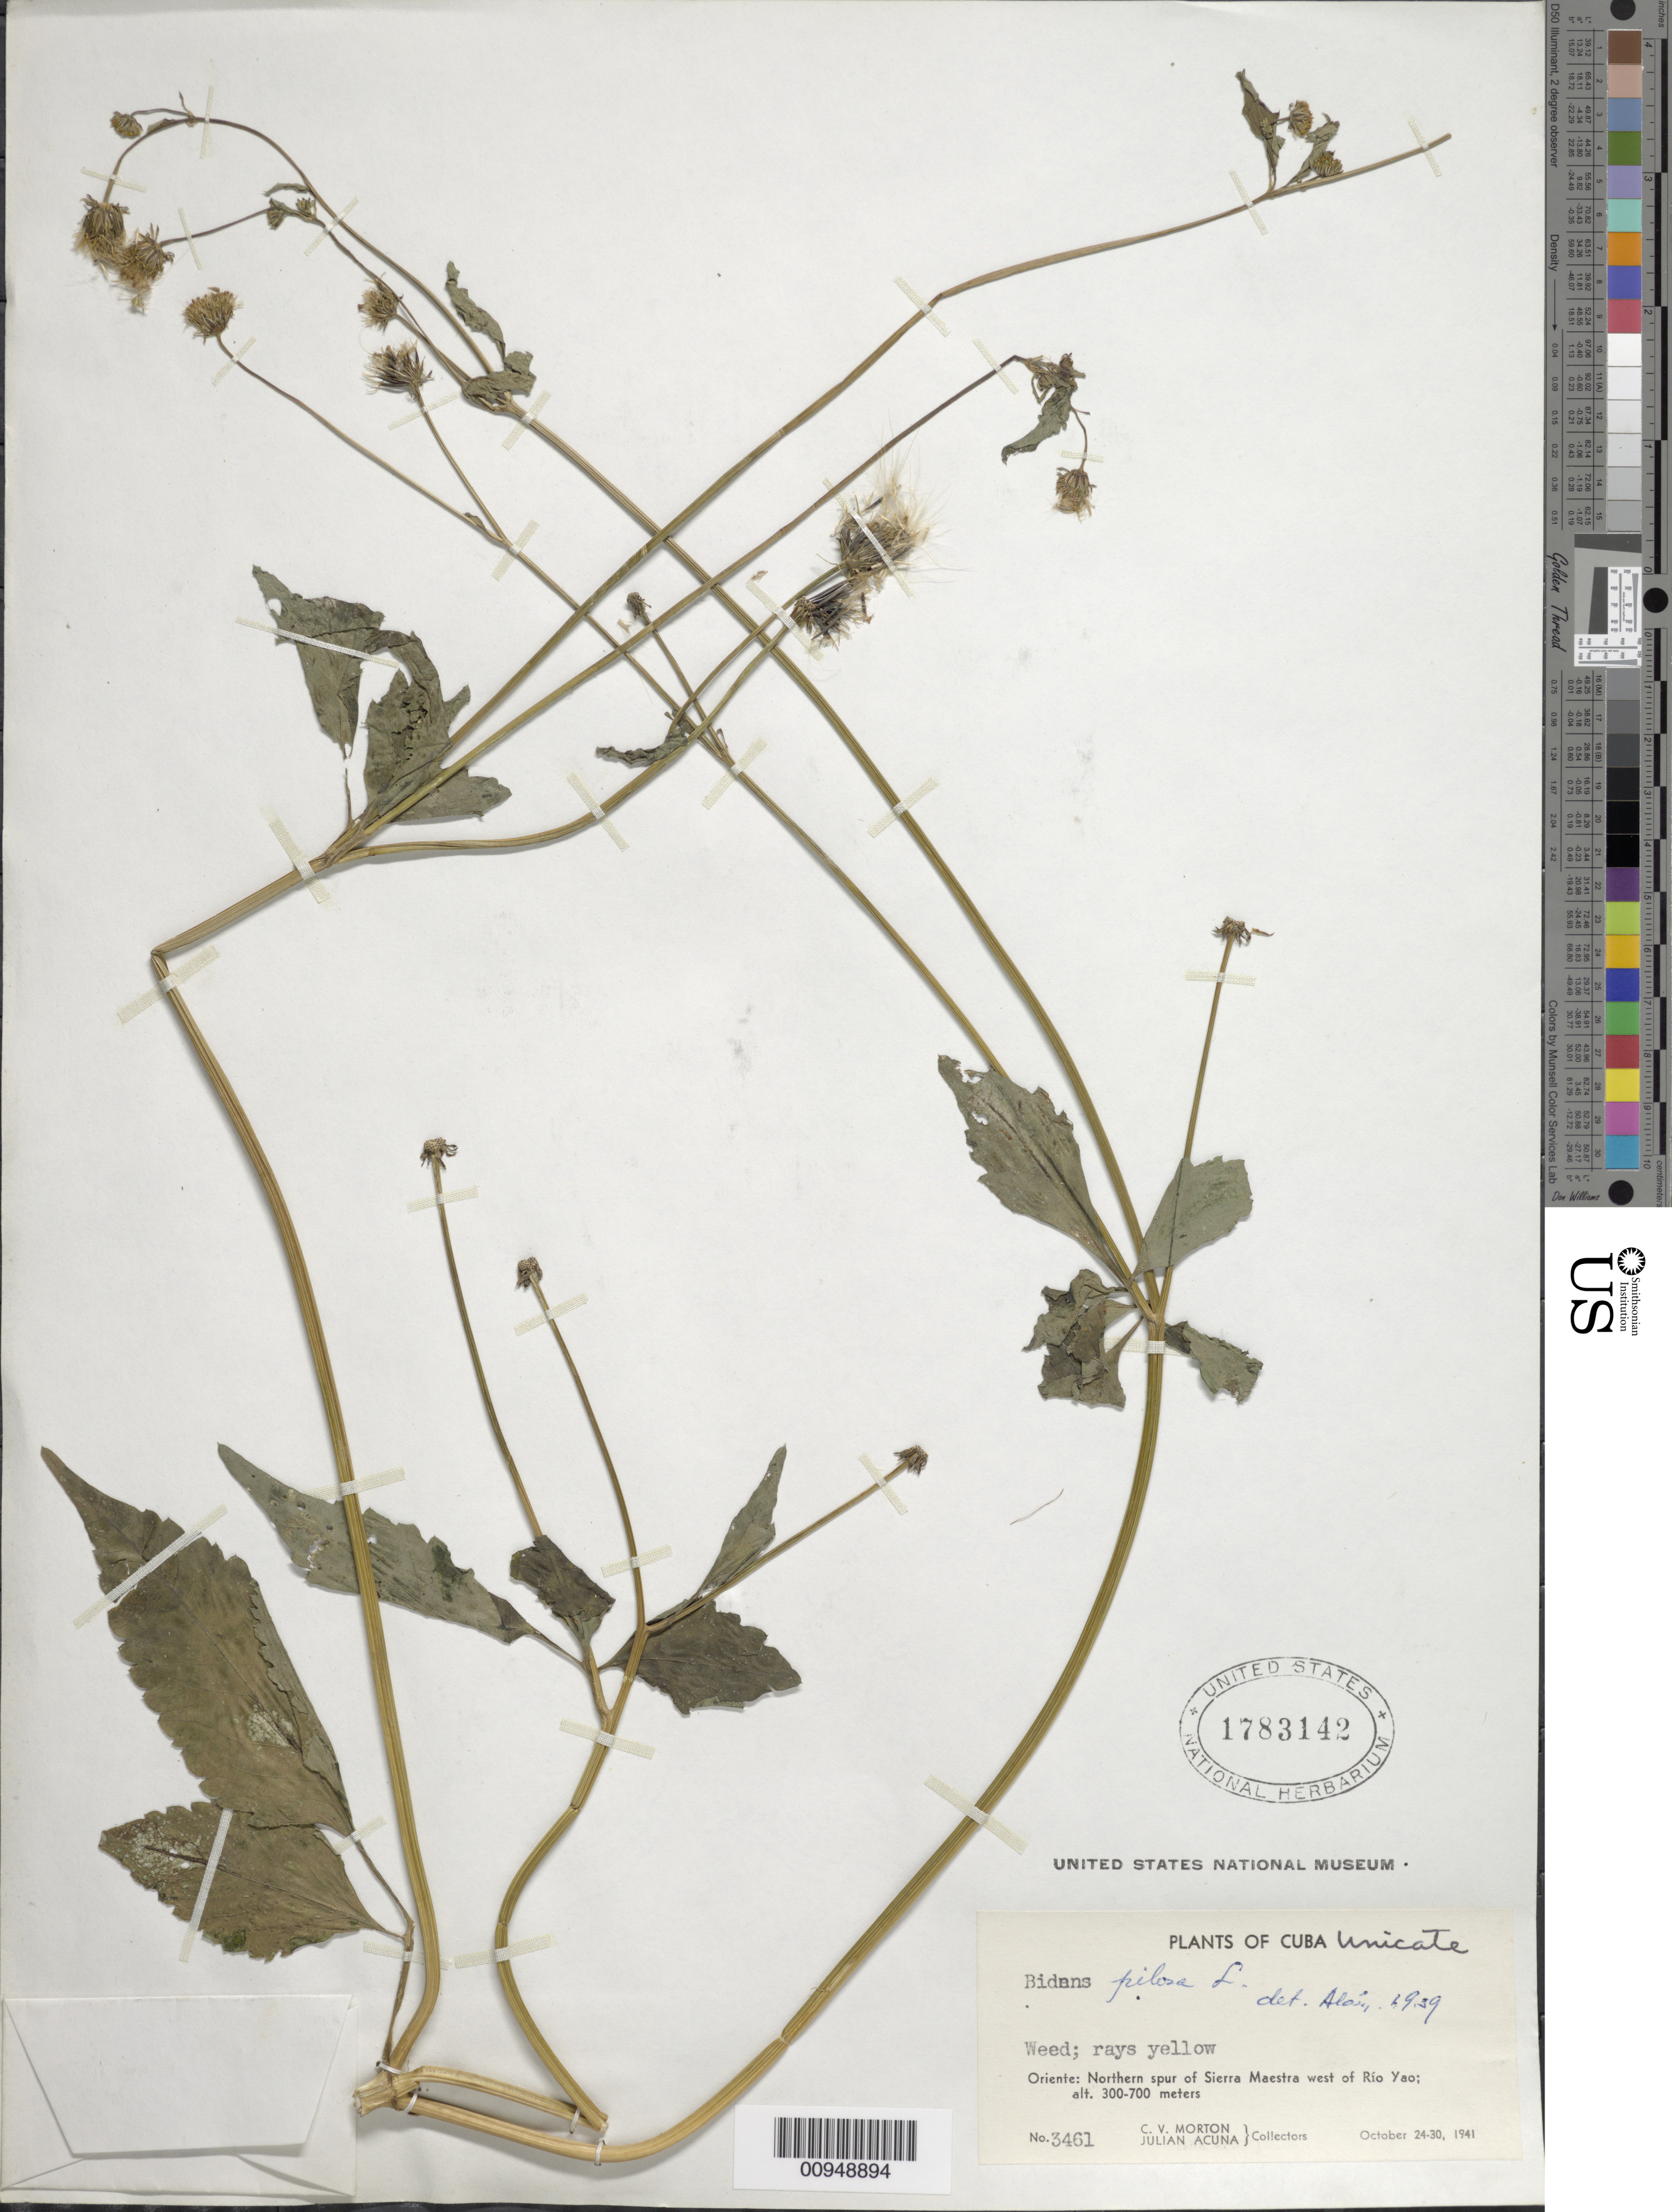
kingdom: Plantae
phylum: Tracheophyta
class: Magnoliopsida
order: Asterales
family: Asteraceae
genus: Bidens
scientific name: Bidens pilosa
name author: L.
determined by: Liogier, Alain H.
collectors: C. V. Morton & J. Acuña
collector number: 3461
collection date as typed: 24 Oct 1941 to 30 Oct 1941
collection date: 1941-10-24/1941-10-30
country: Cuba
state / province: Oriente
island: Cuba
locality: Northern spur of Sierra Maestra, W of Río Yao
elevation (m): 300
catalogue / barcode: US 1783142